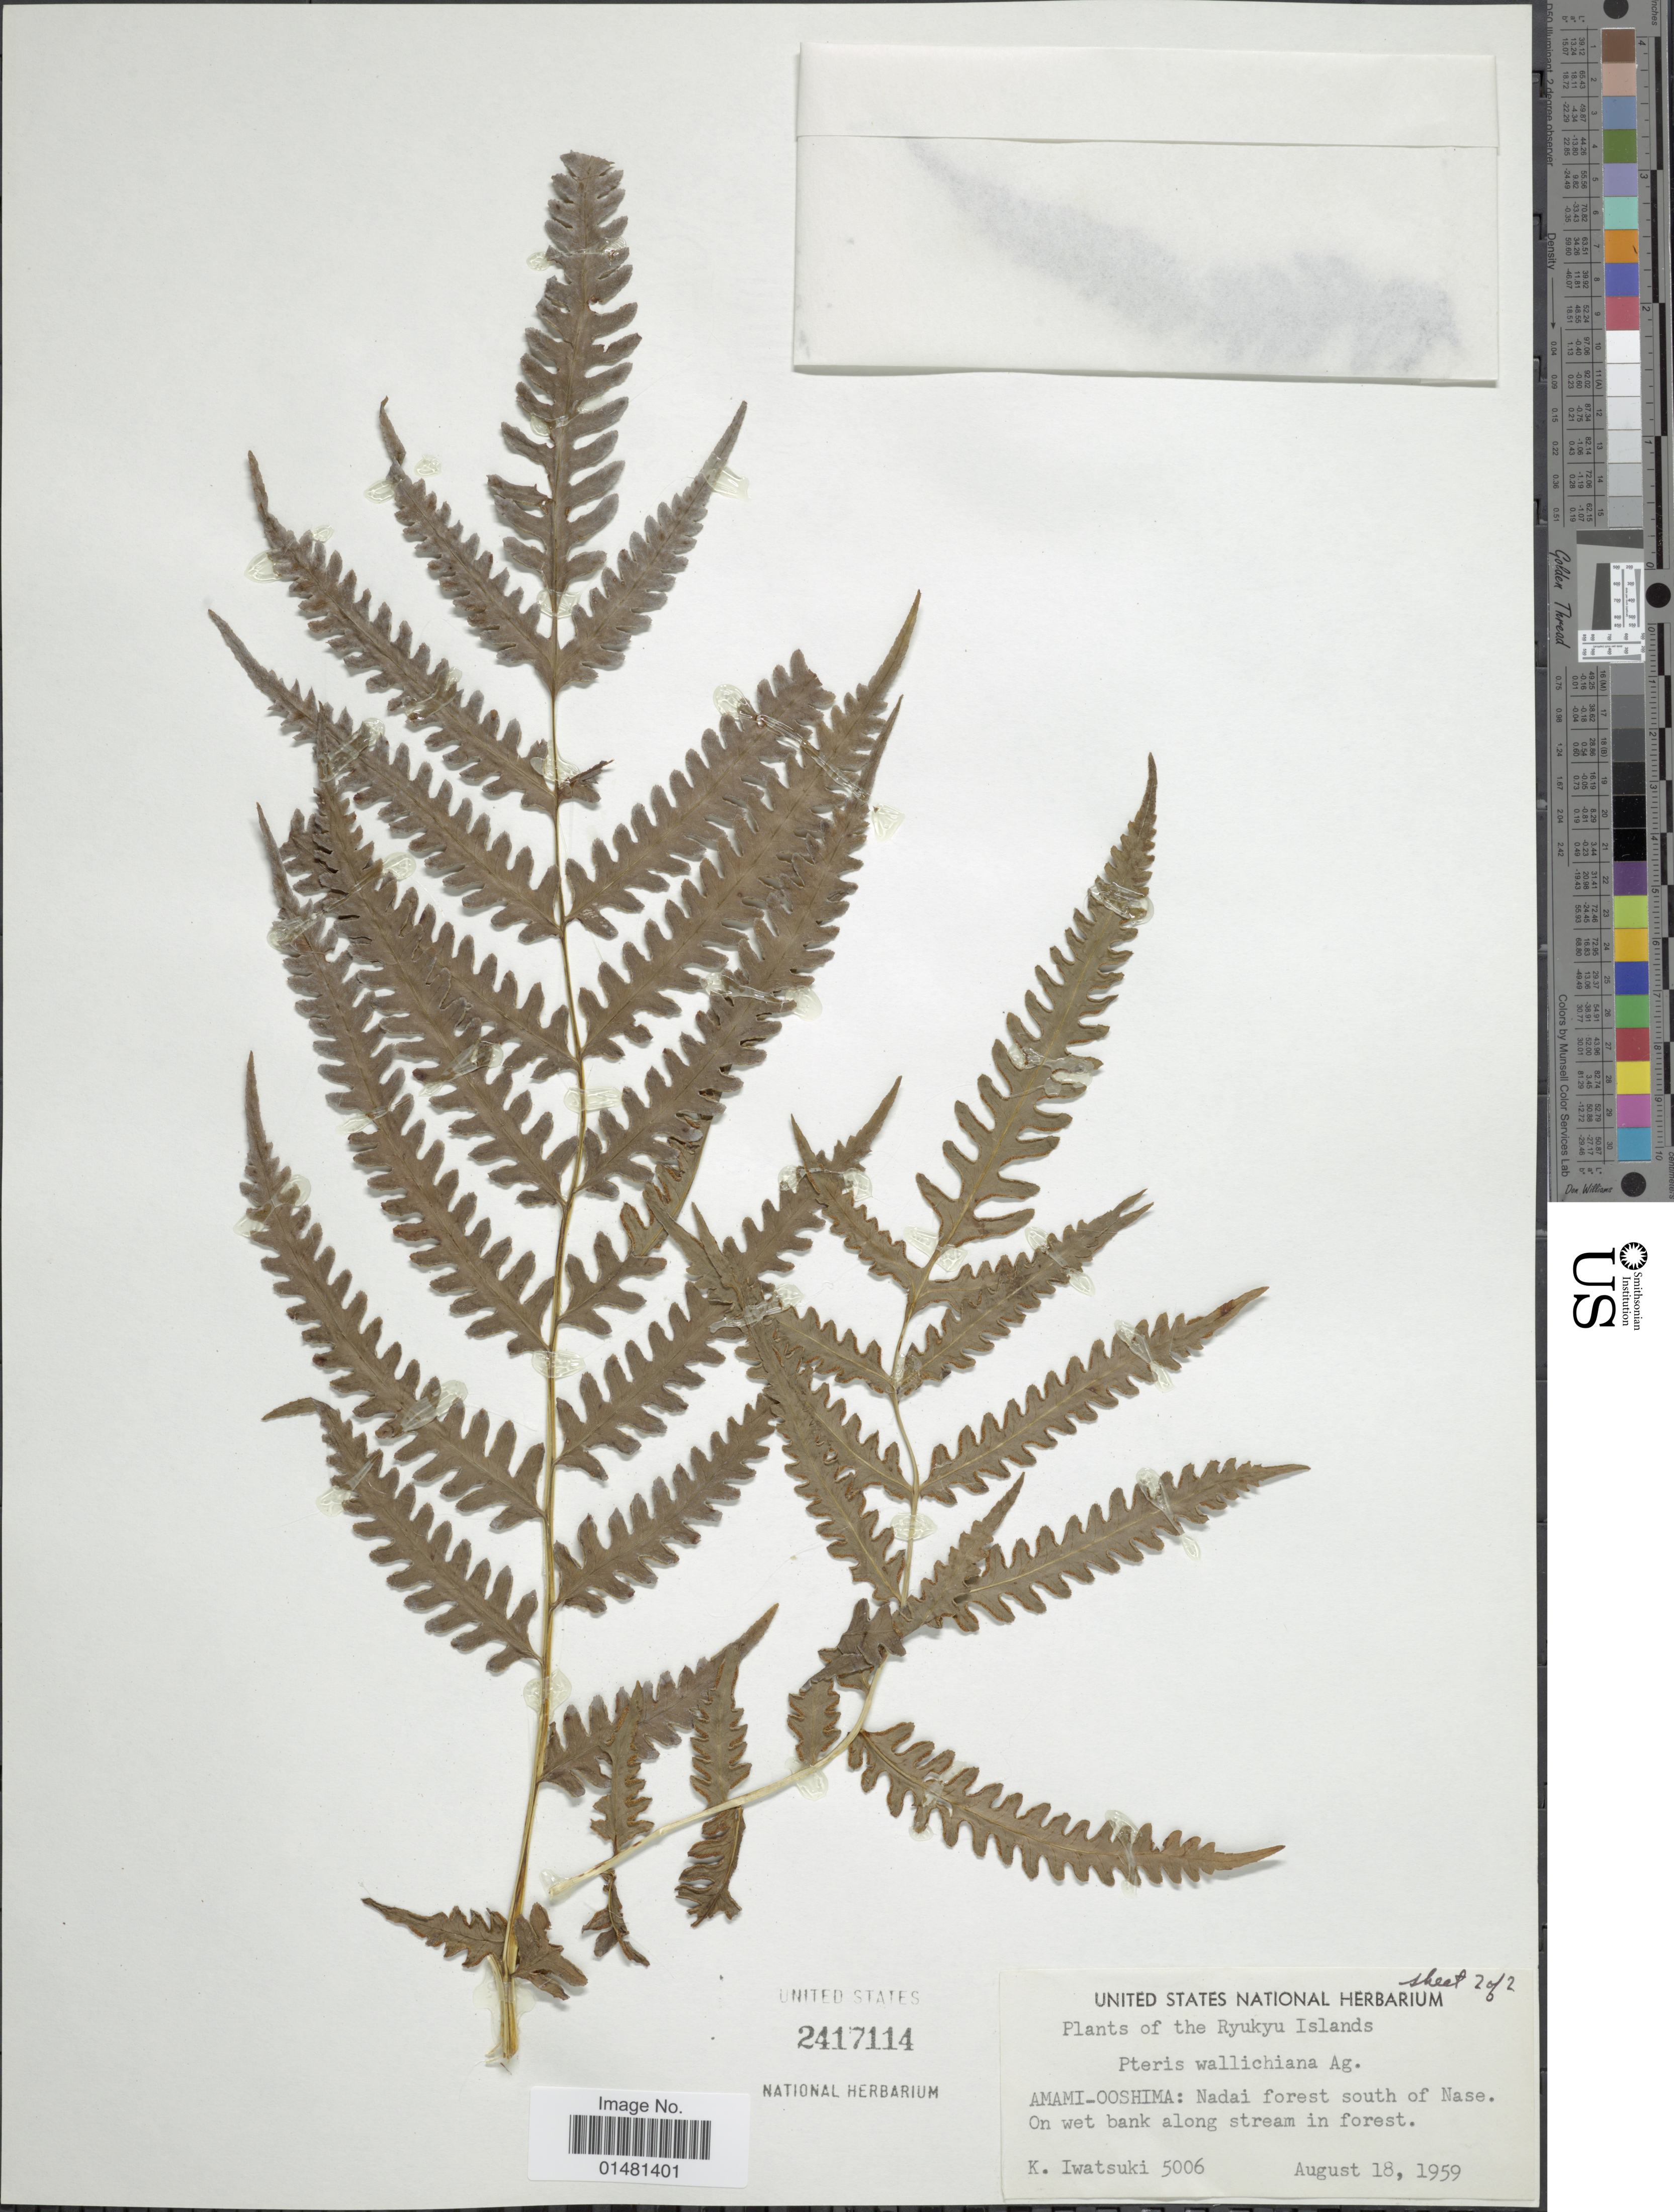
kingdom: Plantae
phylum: Tracheophyta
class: Polypodiopsida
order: Polypodiales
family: Pteridaceae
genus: Pteris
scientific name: Pteris wallichiana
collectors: K. Iwatsuki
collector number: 5006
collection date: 1959-08-18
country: Japan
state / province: Kagosima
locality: The Ryukyu Islands. Amami-Ooshima: Nadai foret south o fnase. On wet bank along stream in forest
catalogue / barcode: US 2417114